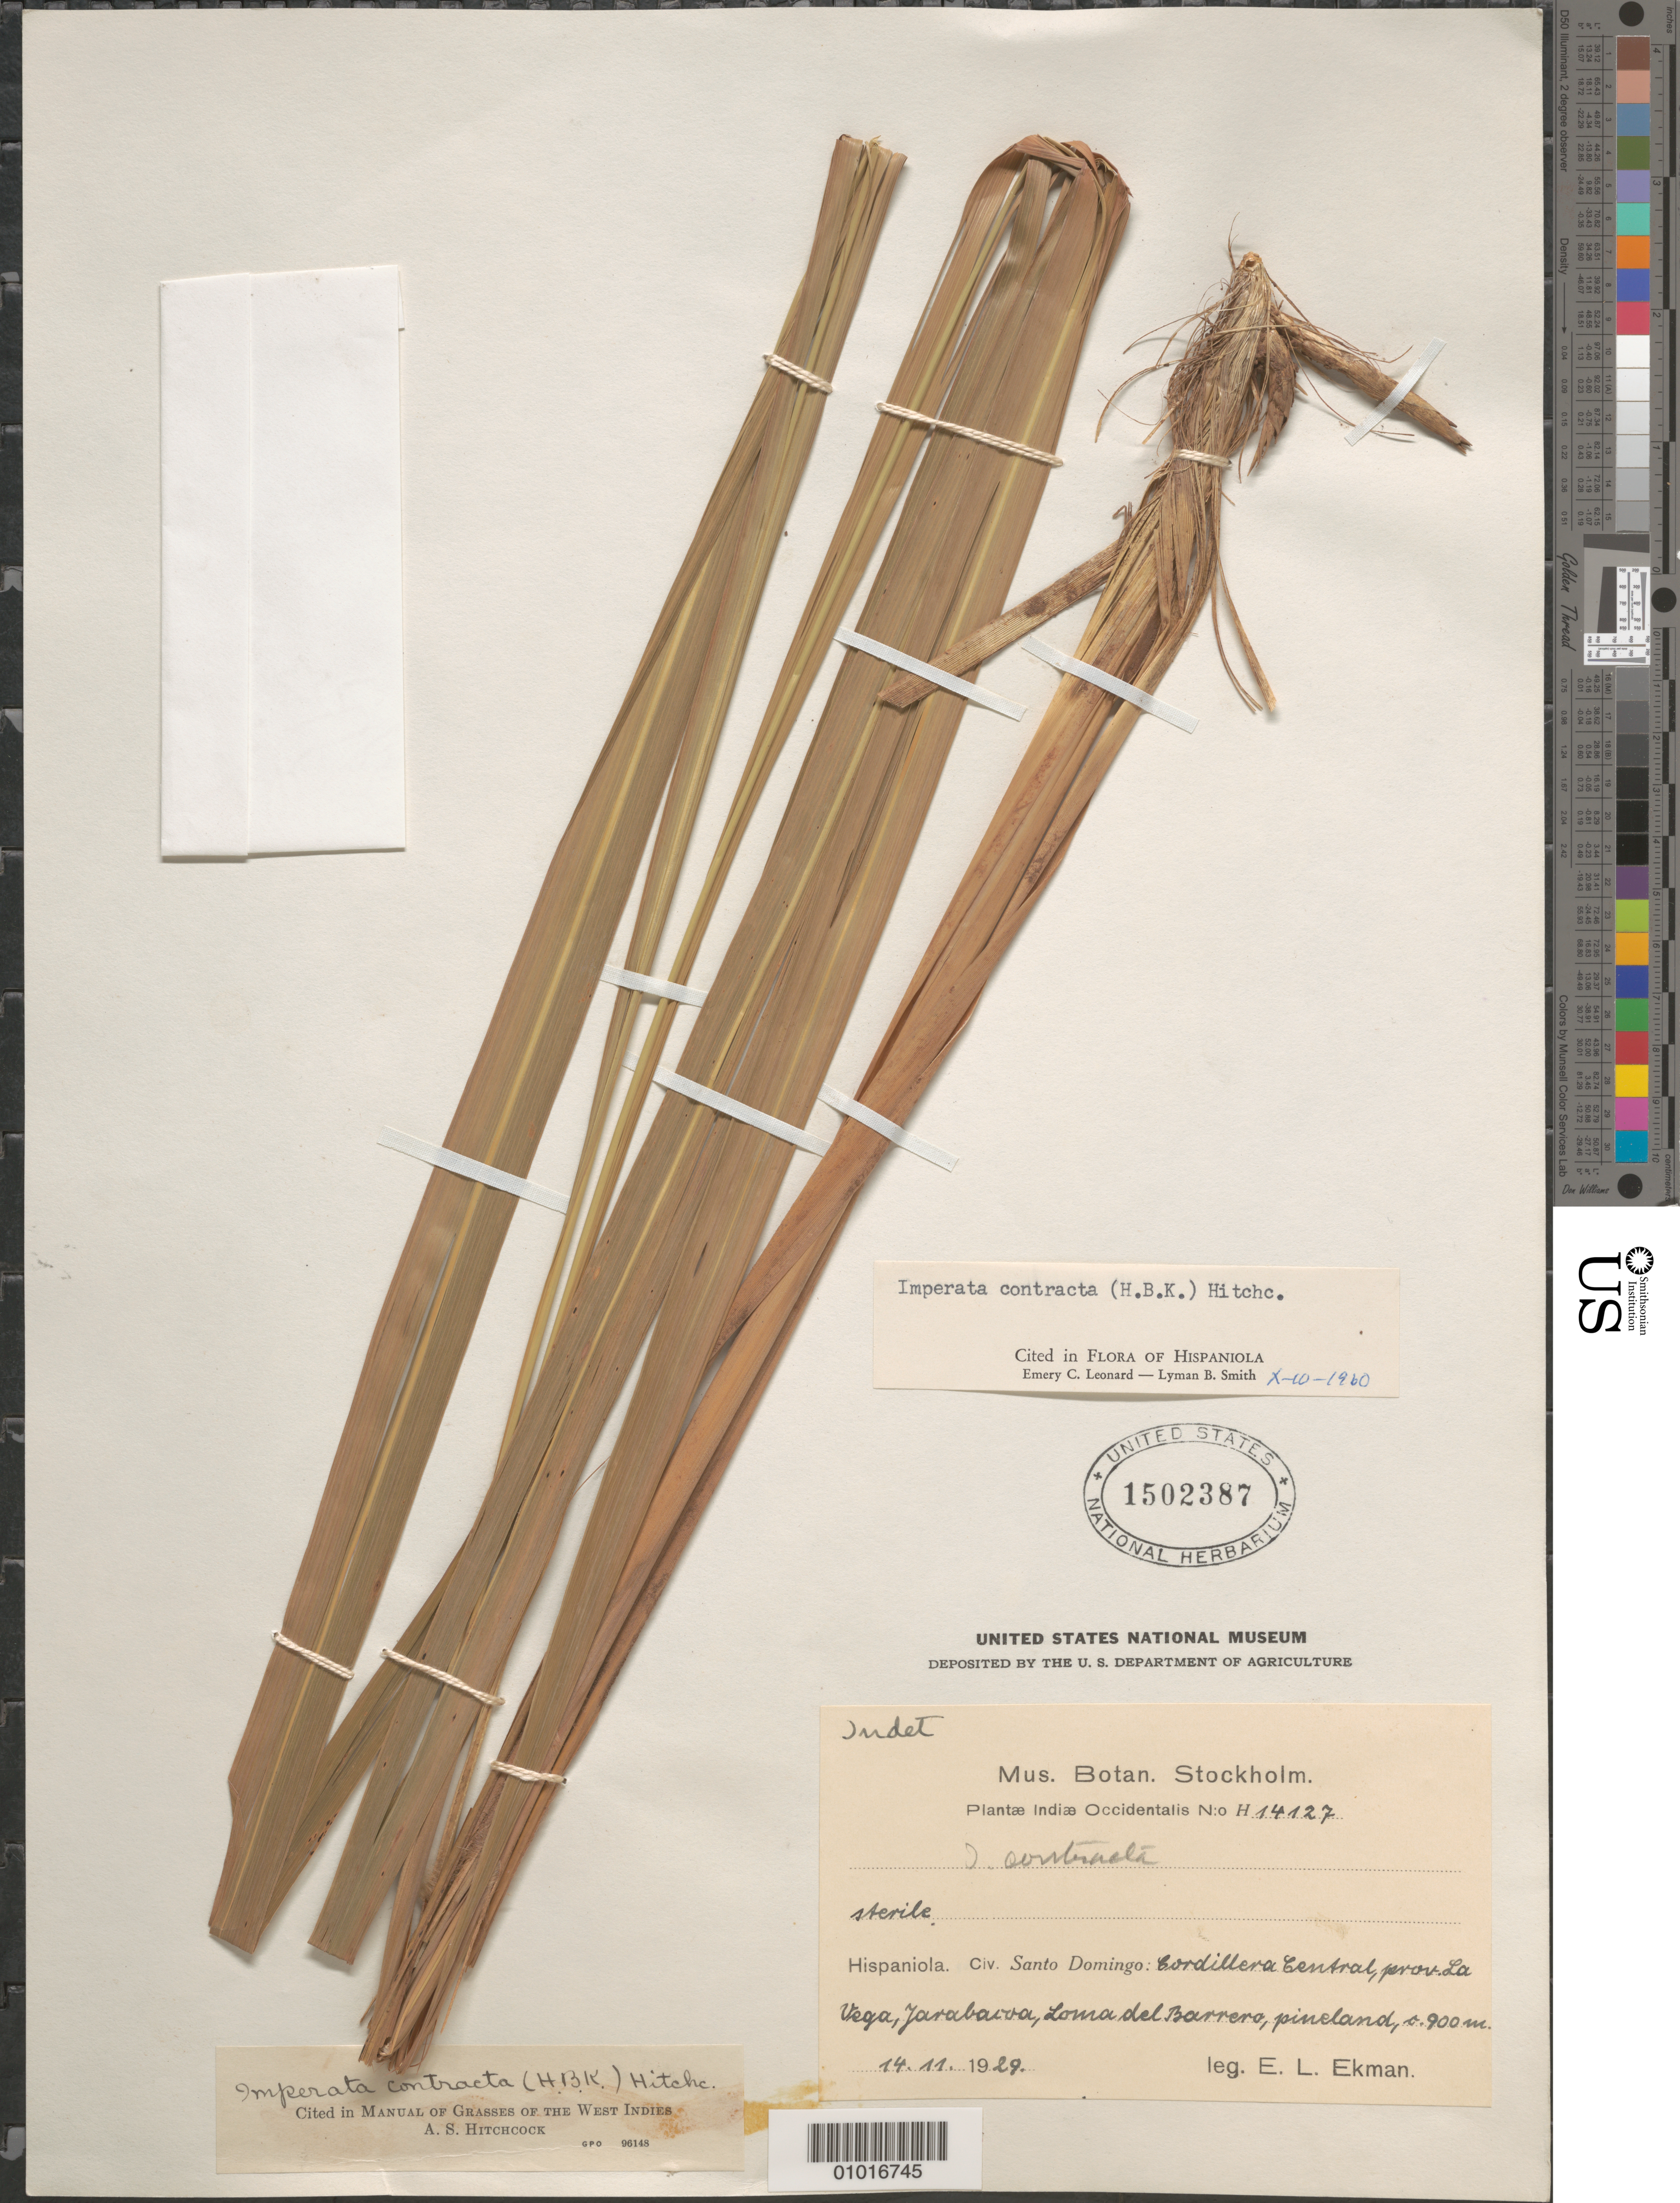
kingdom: Plantae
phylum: Tracheophyta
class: Liliopsida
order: Poales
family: Poaceae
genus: Imperata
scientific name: Imperata contracta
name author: (Kunth) Hitchc.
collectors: E. L. Ekman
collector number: H 14127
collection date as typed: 14 Nov 1929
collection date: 1929-11-14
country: Dominican Republic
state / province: La Vega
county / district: Santo Domingo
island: Hispaniola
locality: Cordillera Central, Jarabaiva, Loma del Barrero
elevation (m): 900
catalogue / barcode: US 1502387